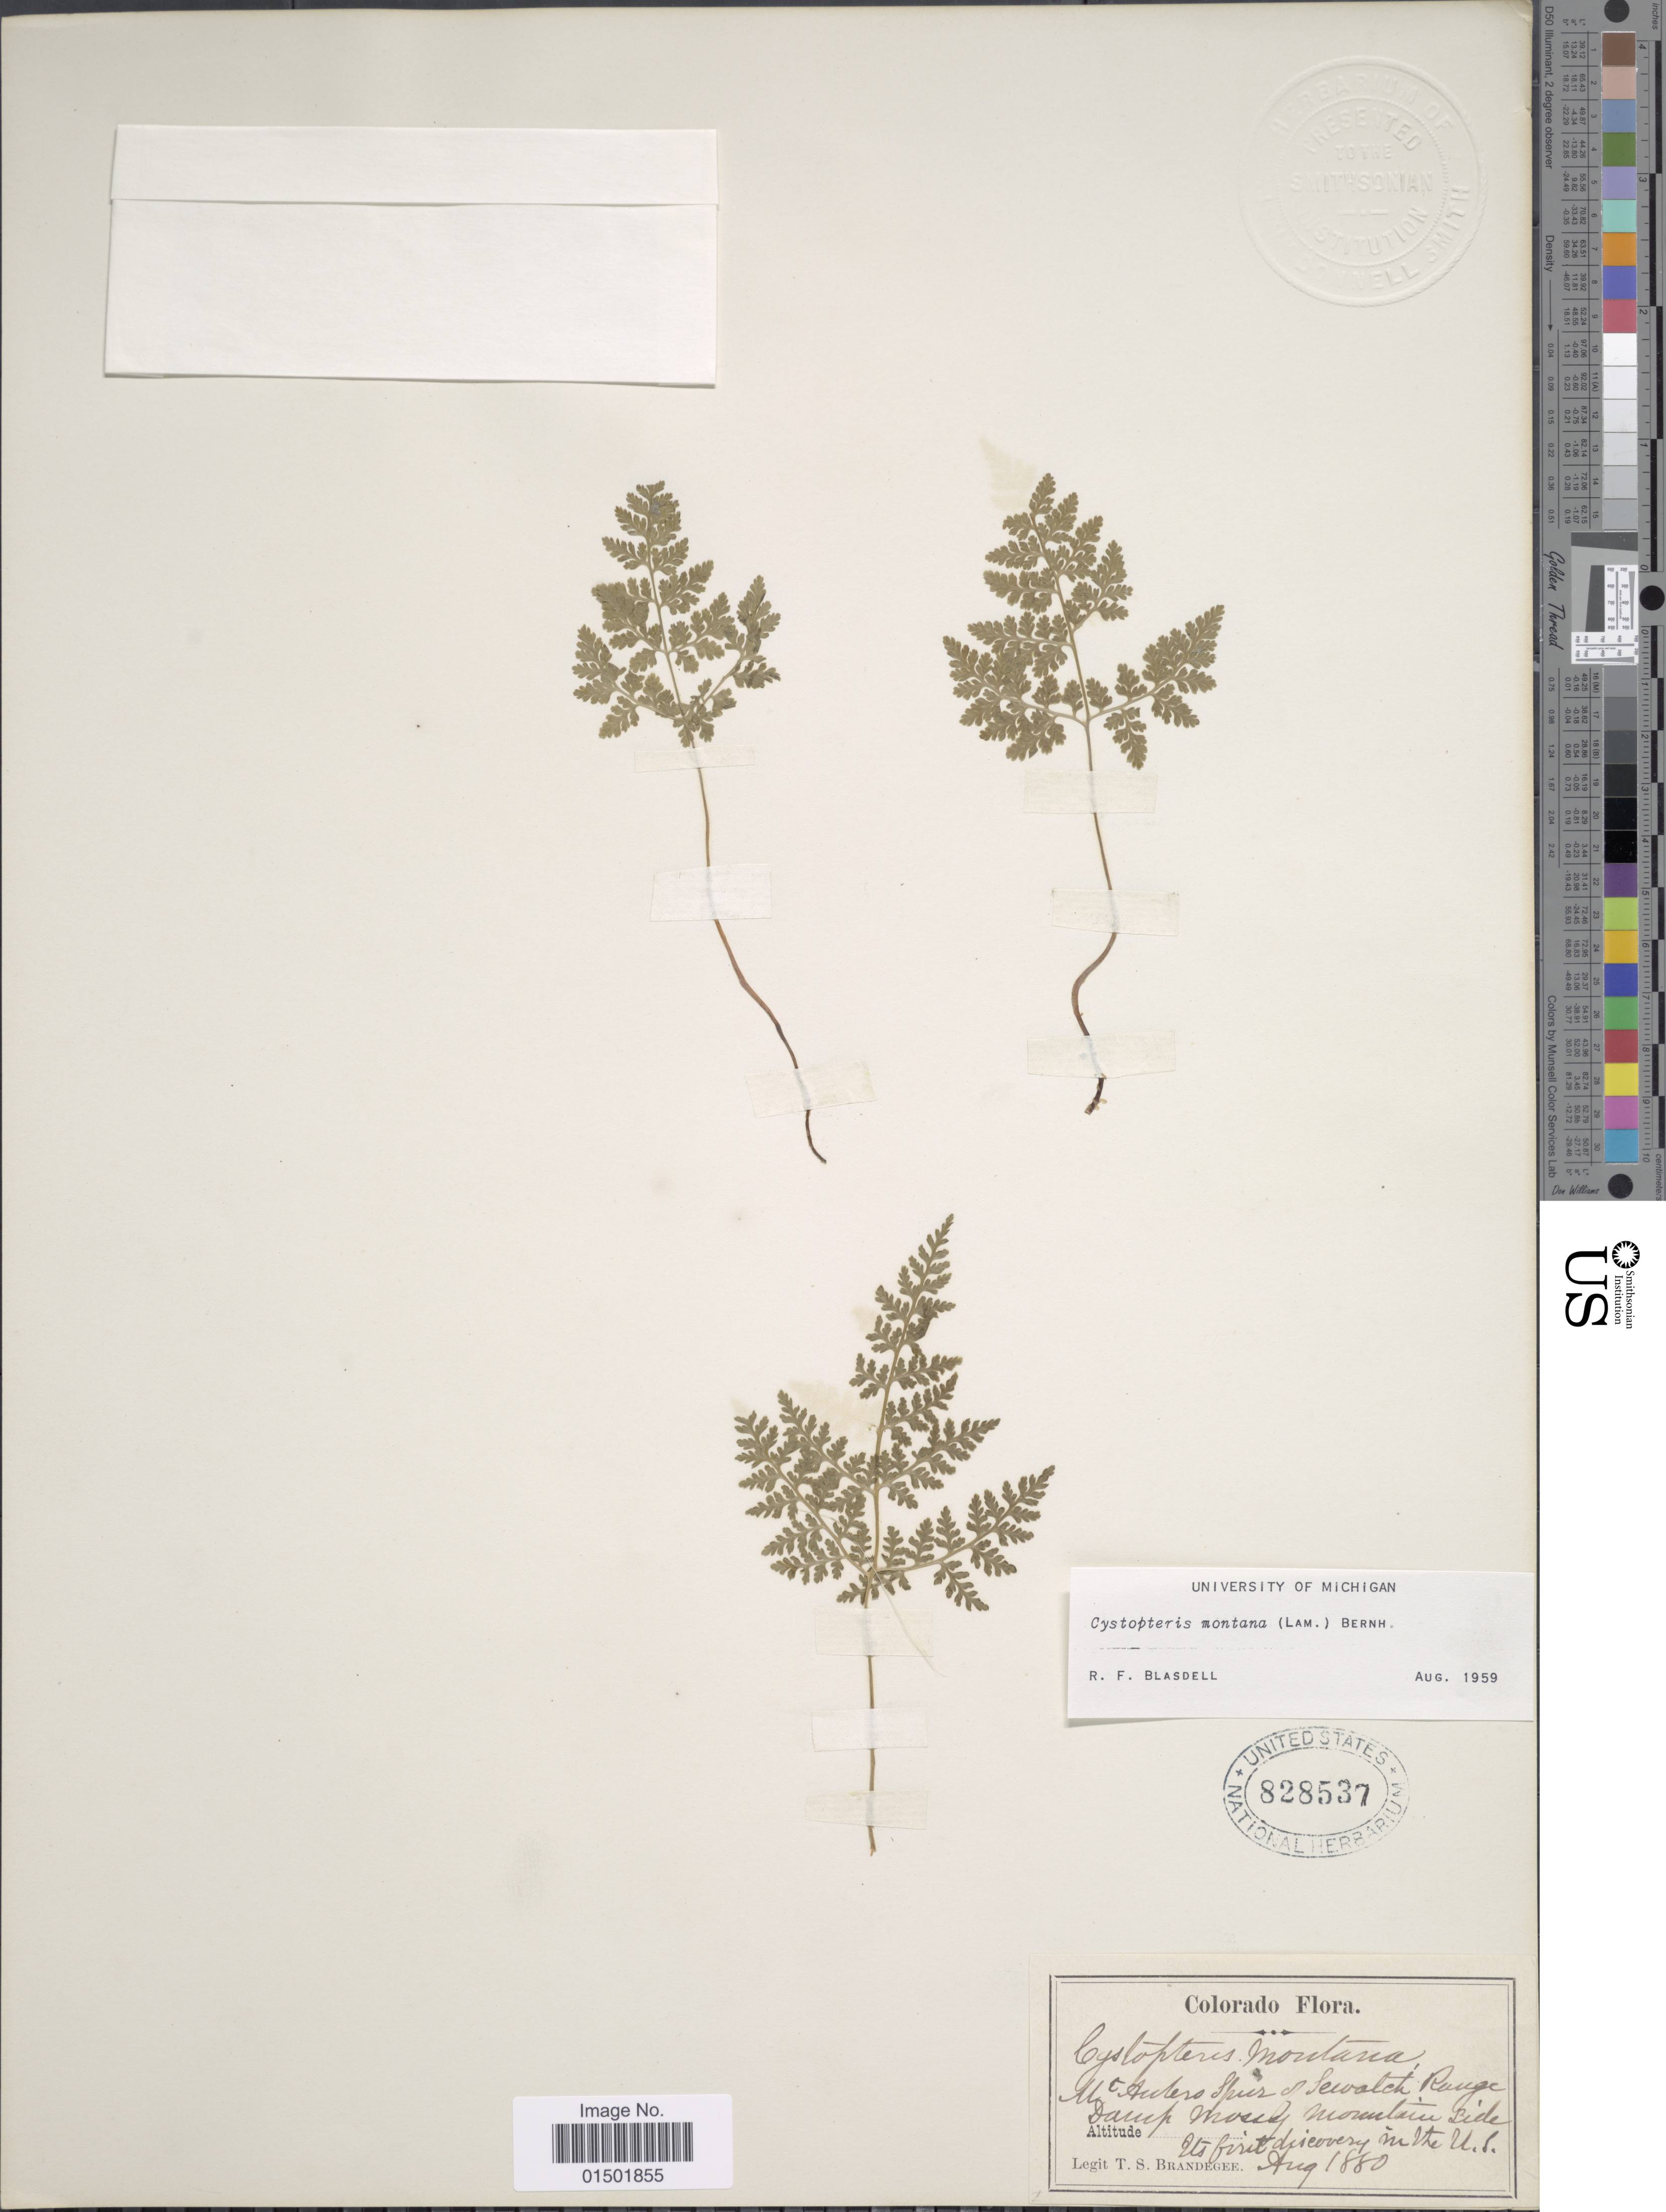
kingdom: Plantae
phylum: Tracheophyta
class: Polypodiopsida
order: Polypodiales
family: Cystopteridaceae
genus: Cystopteris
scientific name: Cystopteris montana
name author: (Lam.) Desv.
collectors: T. S. Brandegee (herbarium)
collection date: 1880-08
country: United States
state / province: Colorado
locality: Mt. Antero Spur of Sawatch Range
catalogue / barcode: US 828537